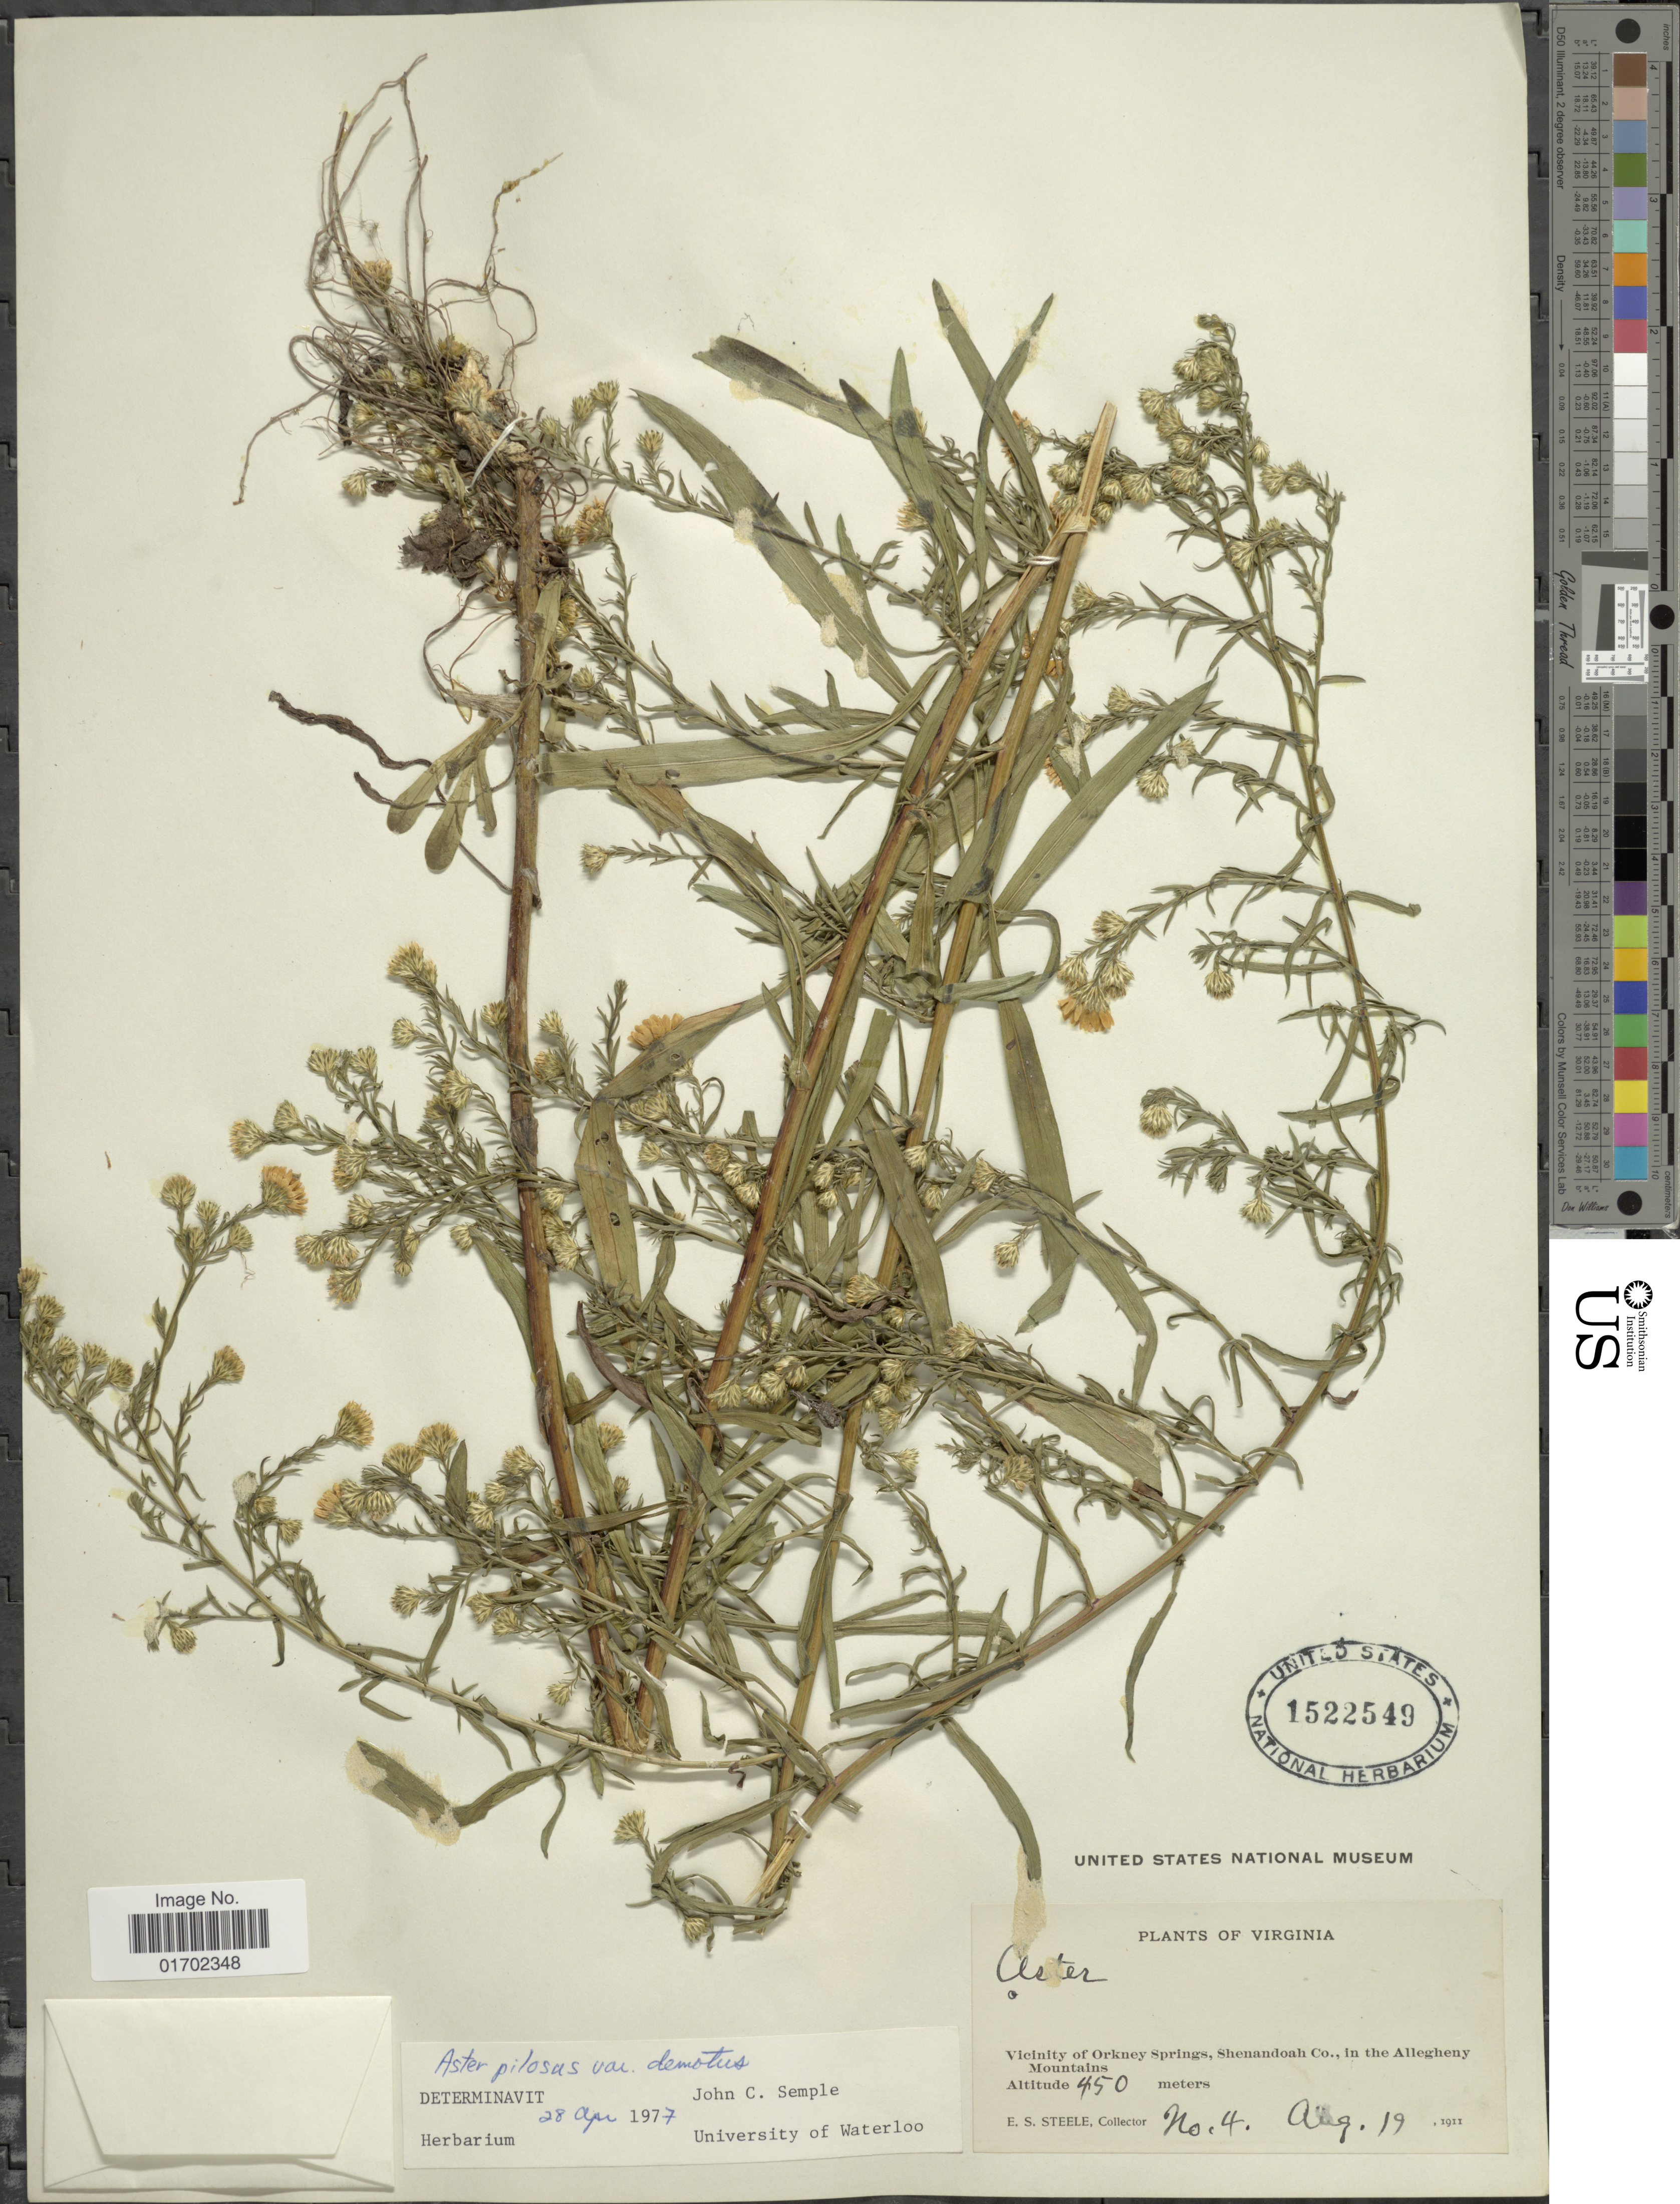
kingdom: Plantae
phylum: Tracheophyta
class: Magnoliopsida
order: Asterales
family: Asteraceae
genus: Symphyotrichum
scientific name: Symphyotrichum pilosum var. pilosum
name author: (Willd.) G.L. Nesom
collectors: E. Steele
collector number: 4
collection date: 1911-08-19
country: United States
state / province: Virginia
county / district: Shenandoah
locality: Virginia. Vicinity of Orkney Springs, Shenandoag Co., in the Allegheny Mountains.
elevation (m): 450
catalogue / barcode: US 1522549